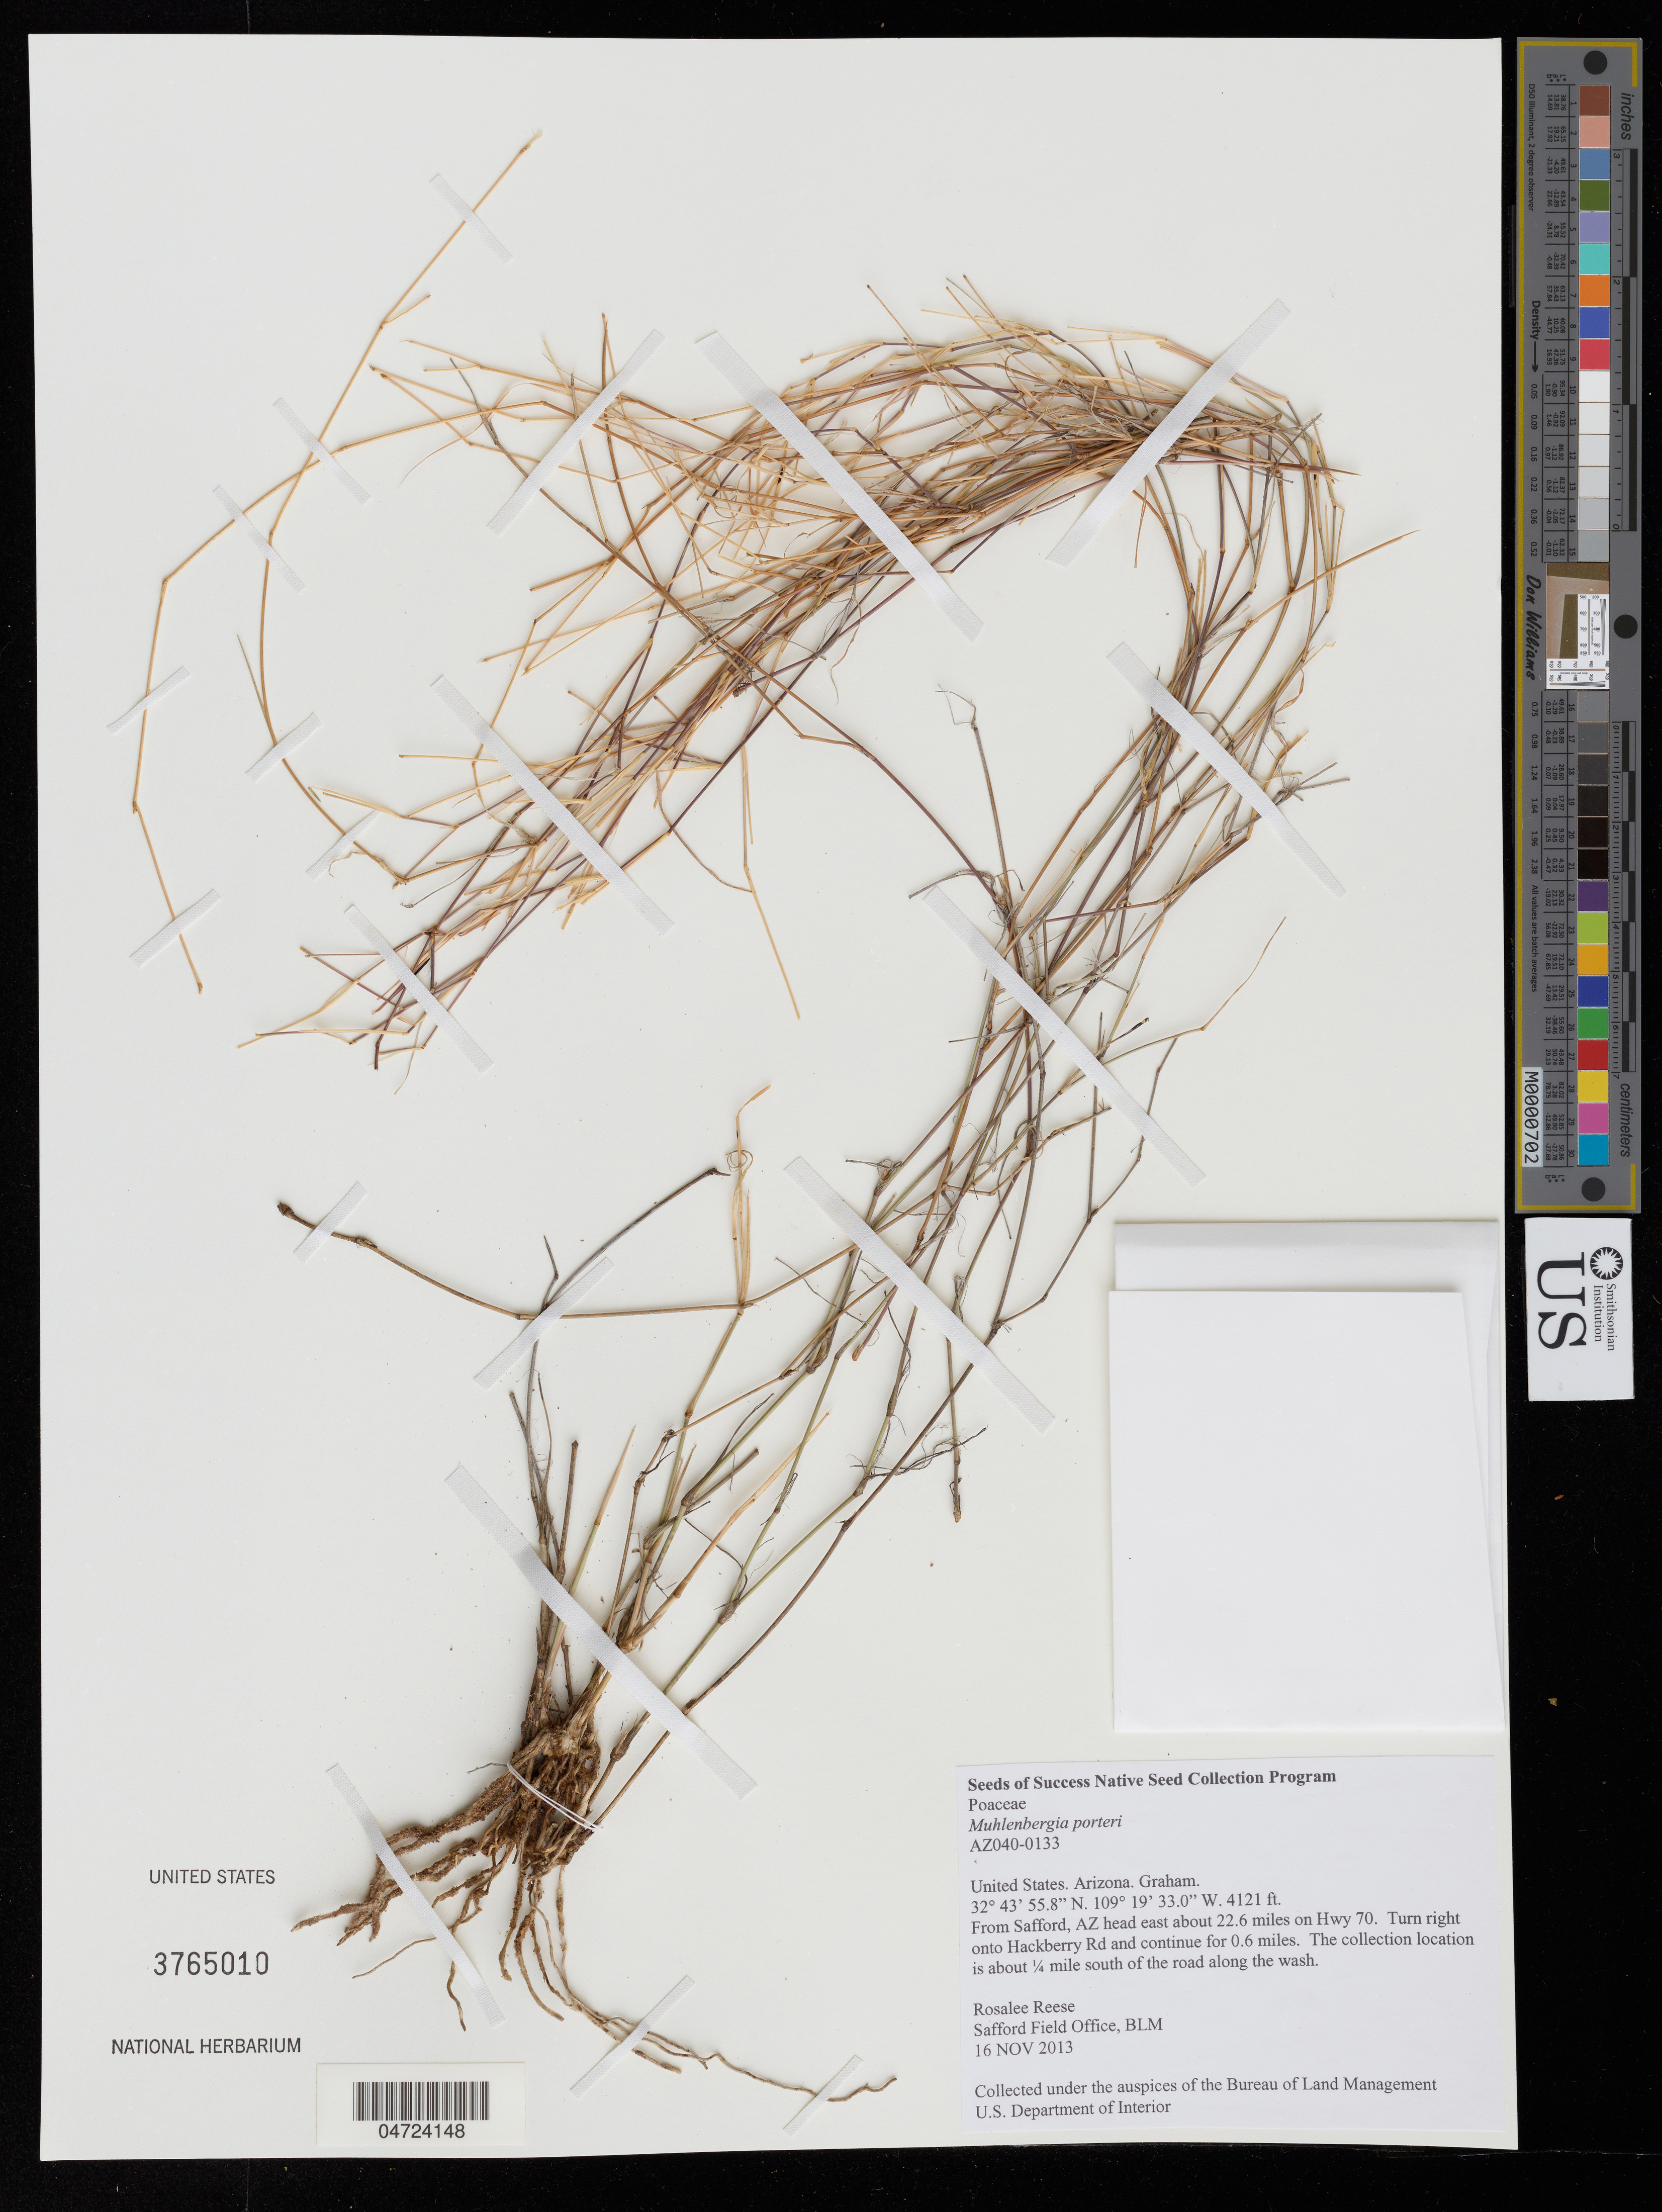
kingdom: Plantae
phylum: Tracheophyta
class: Liliopsida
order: Poales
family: Poaceae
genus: Muhlenbergia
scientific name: Muhlenbergia porteri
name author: Scribn. in W.J. Beal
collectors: R. Reese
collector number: AZ040-0133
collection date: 2013-11-16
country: United States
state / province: Arizona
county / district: Graham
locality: Graham. From Safford, AZ head east about 22.6 miles on HWY 70. Turn right onto Hackberry Rd and continue for 0.6 miles. The collection location is about 1/4 mile south of the road along the wash.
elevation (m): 1256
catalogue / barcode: US 3765010